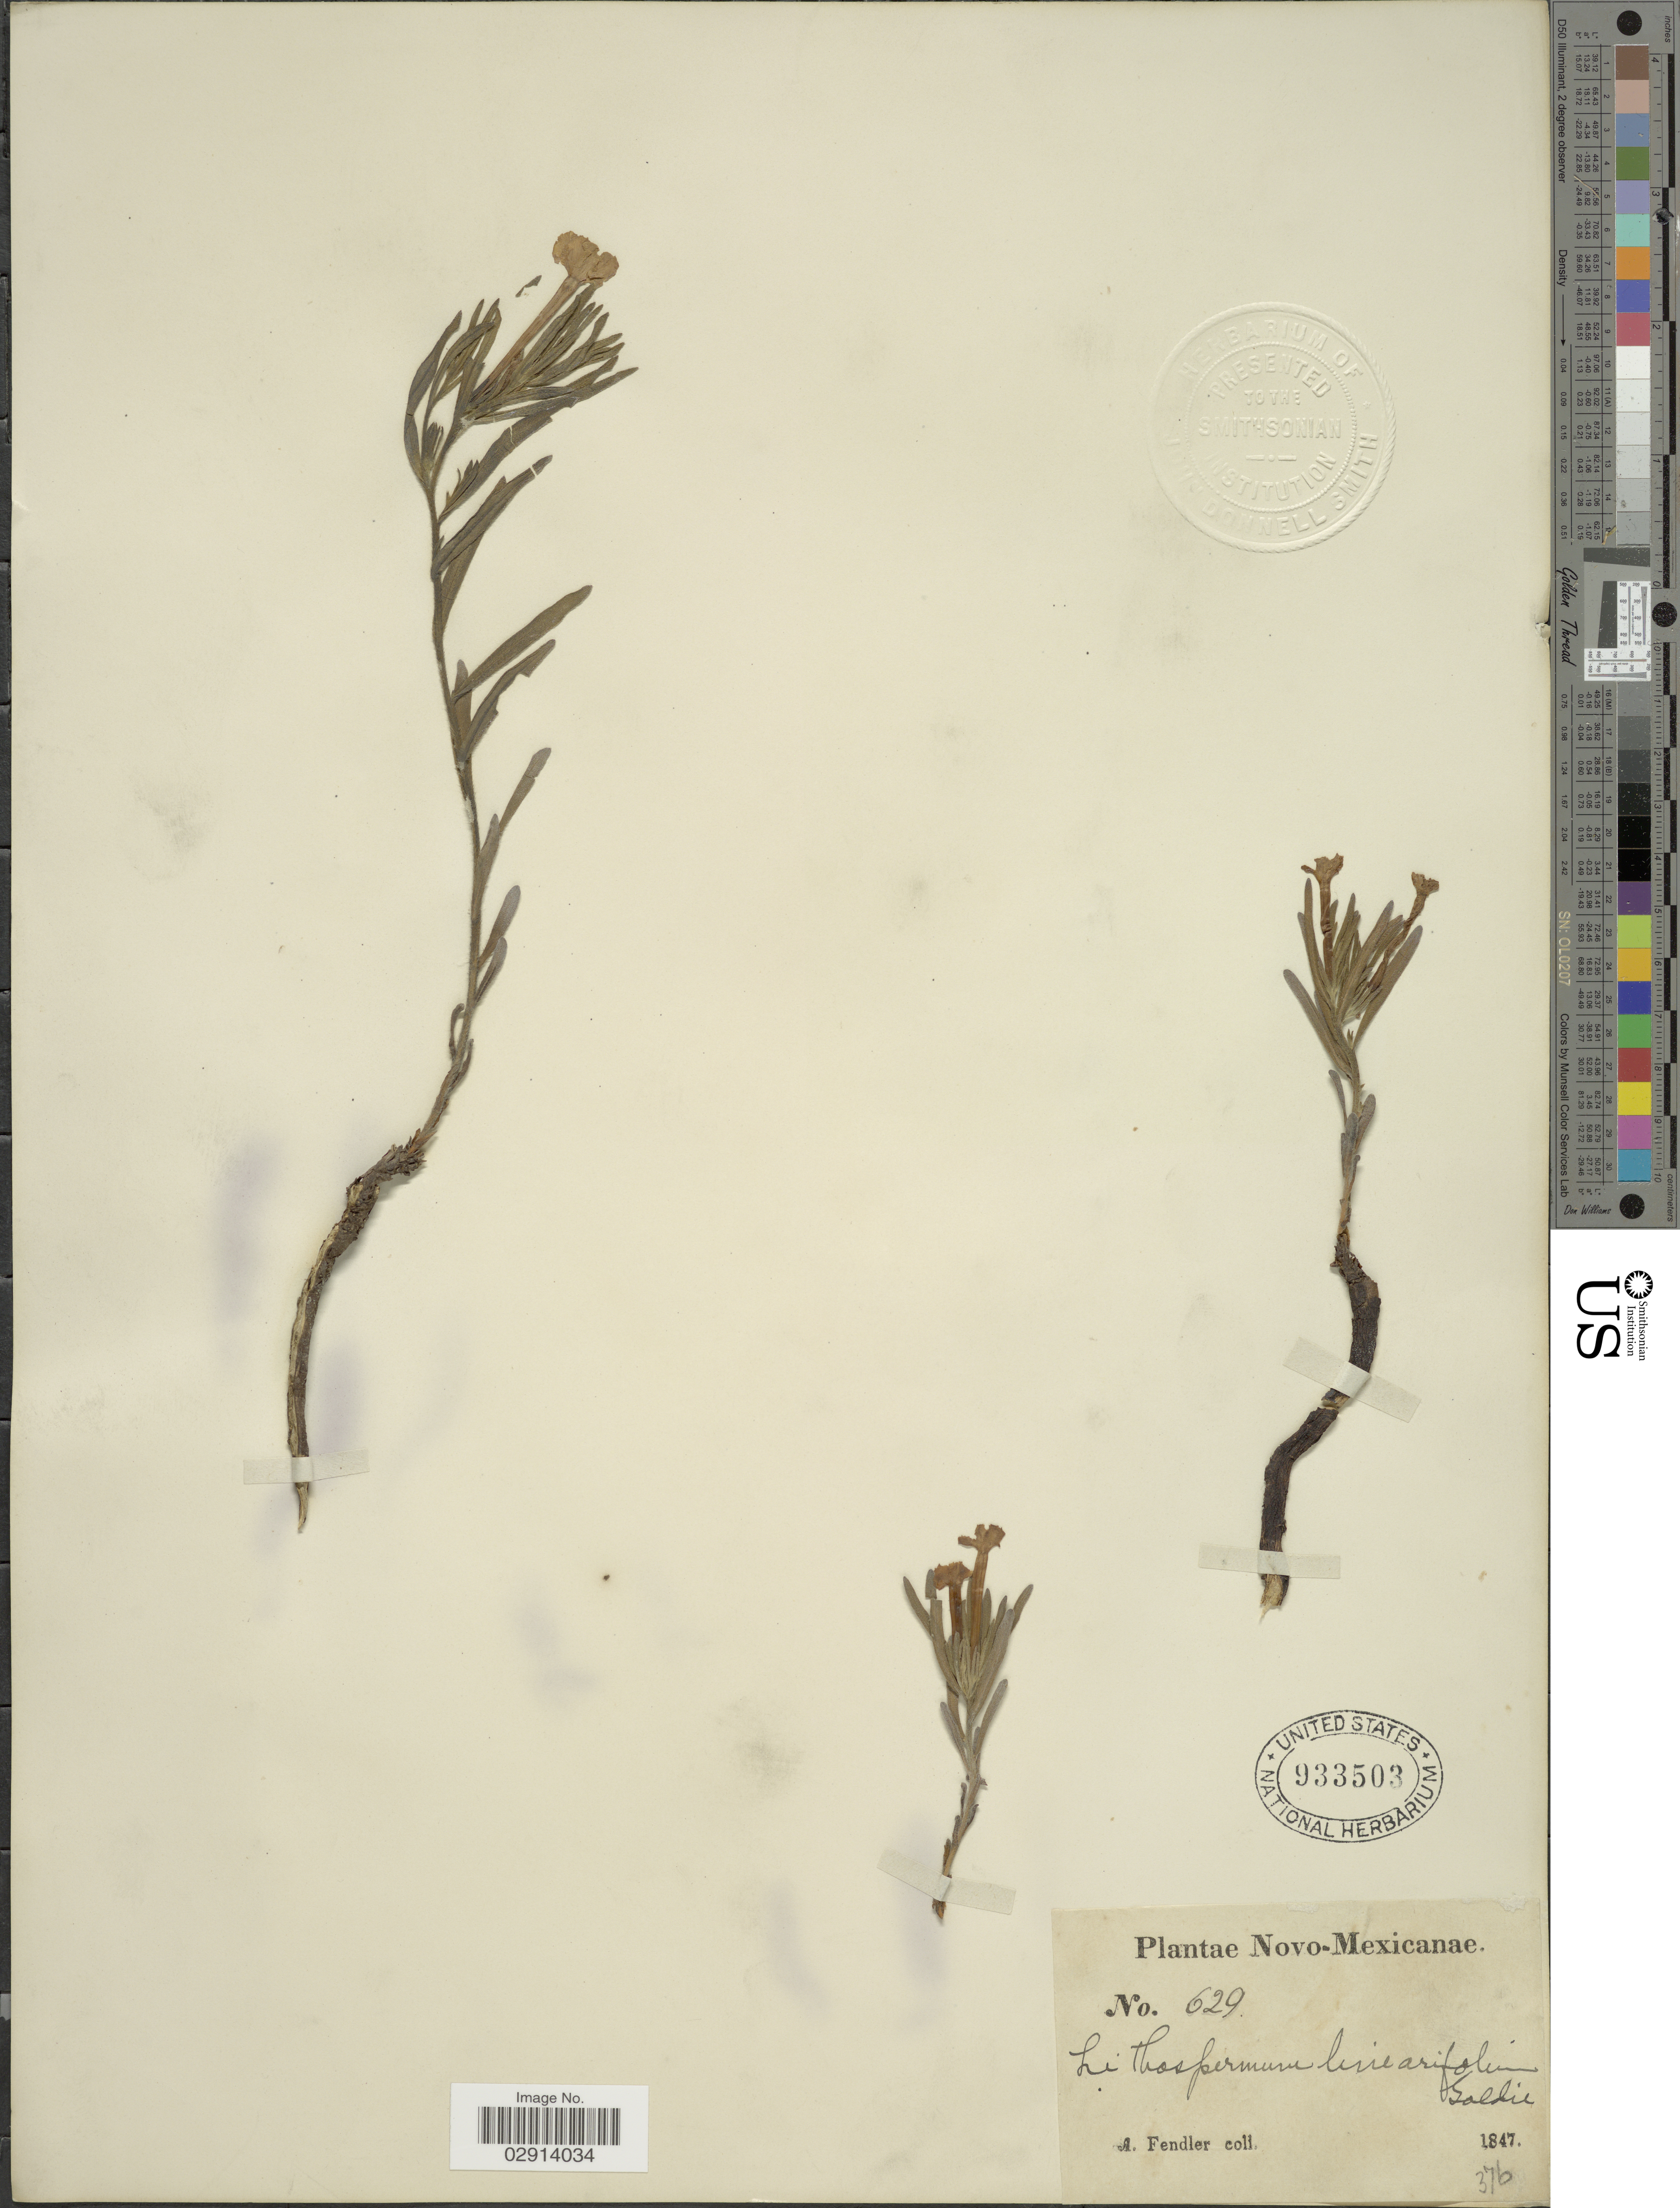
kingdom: Plantae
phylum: Tracheophyta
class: Magnoliopsida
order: Boraginales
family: Boraginaceae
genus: Lithospermum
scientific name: Lithospermum incisum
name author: Lehm.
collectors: A. Fendler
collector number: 629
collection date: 1847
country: United States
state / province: New Mexico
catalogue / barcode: US 933503